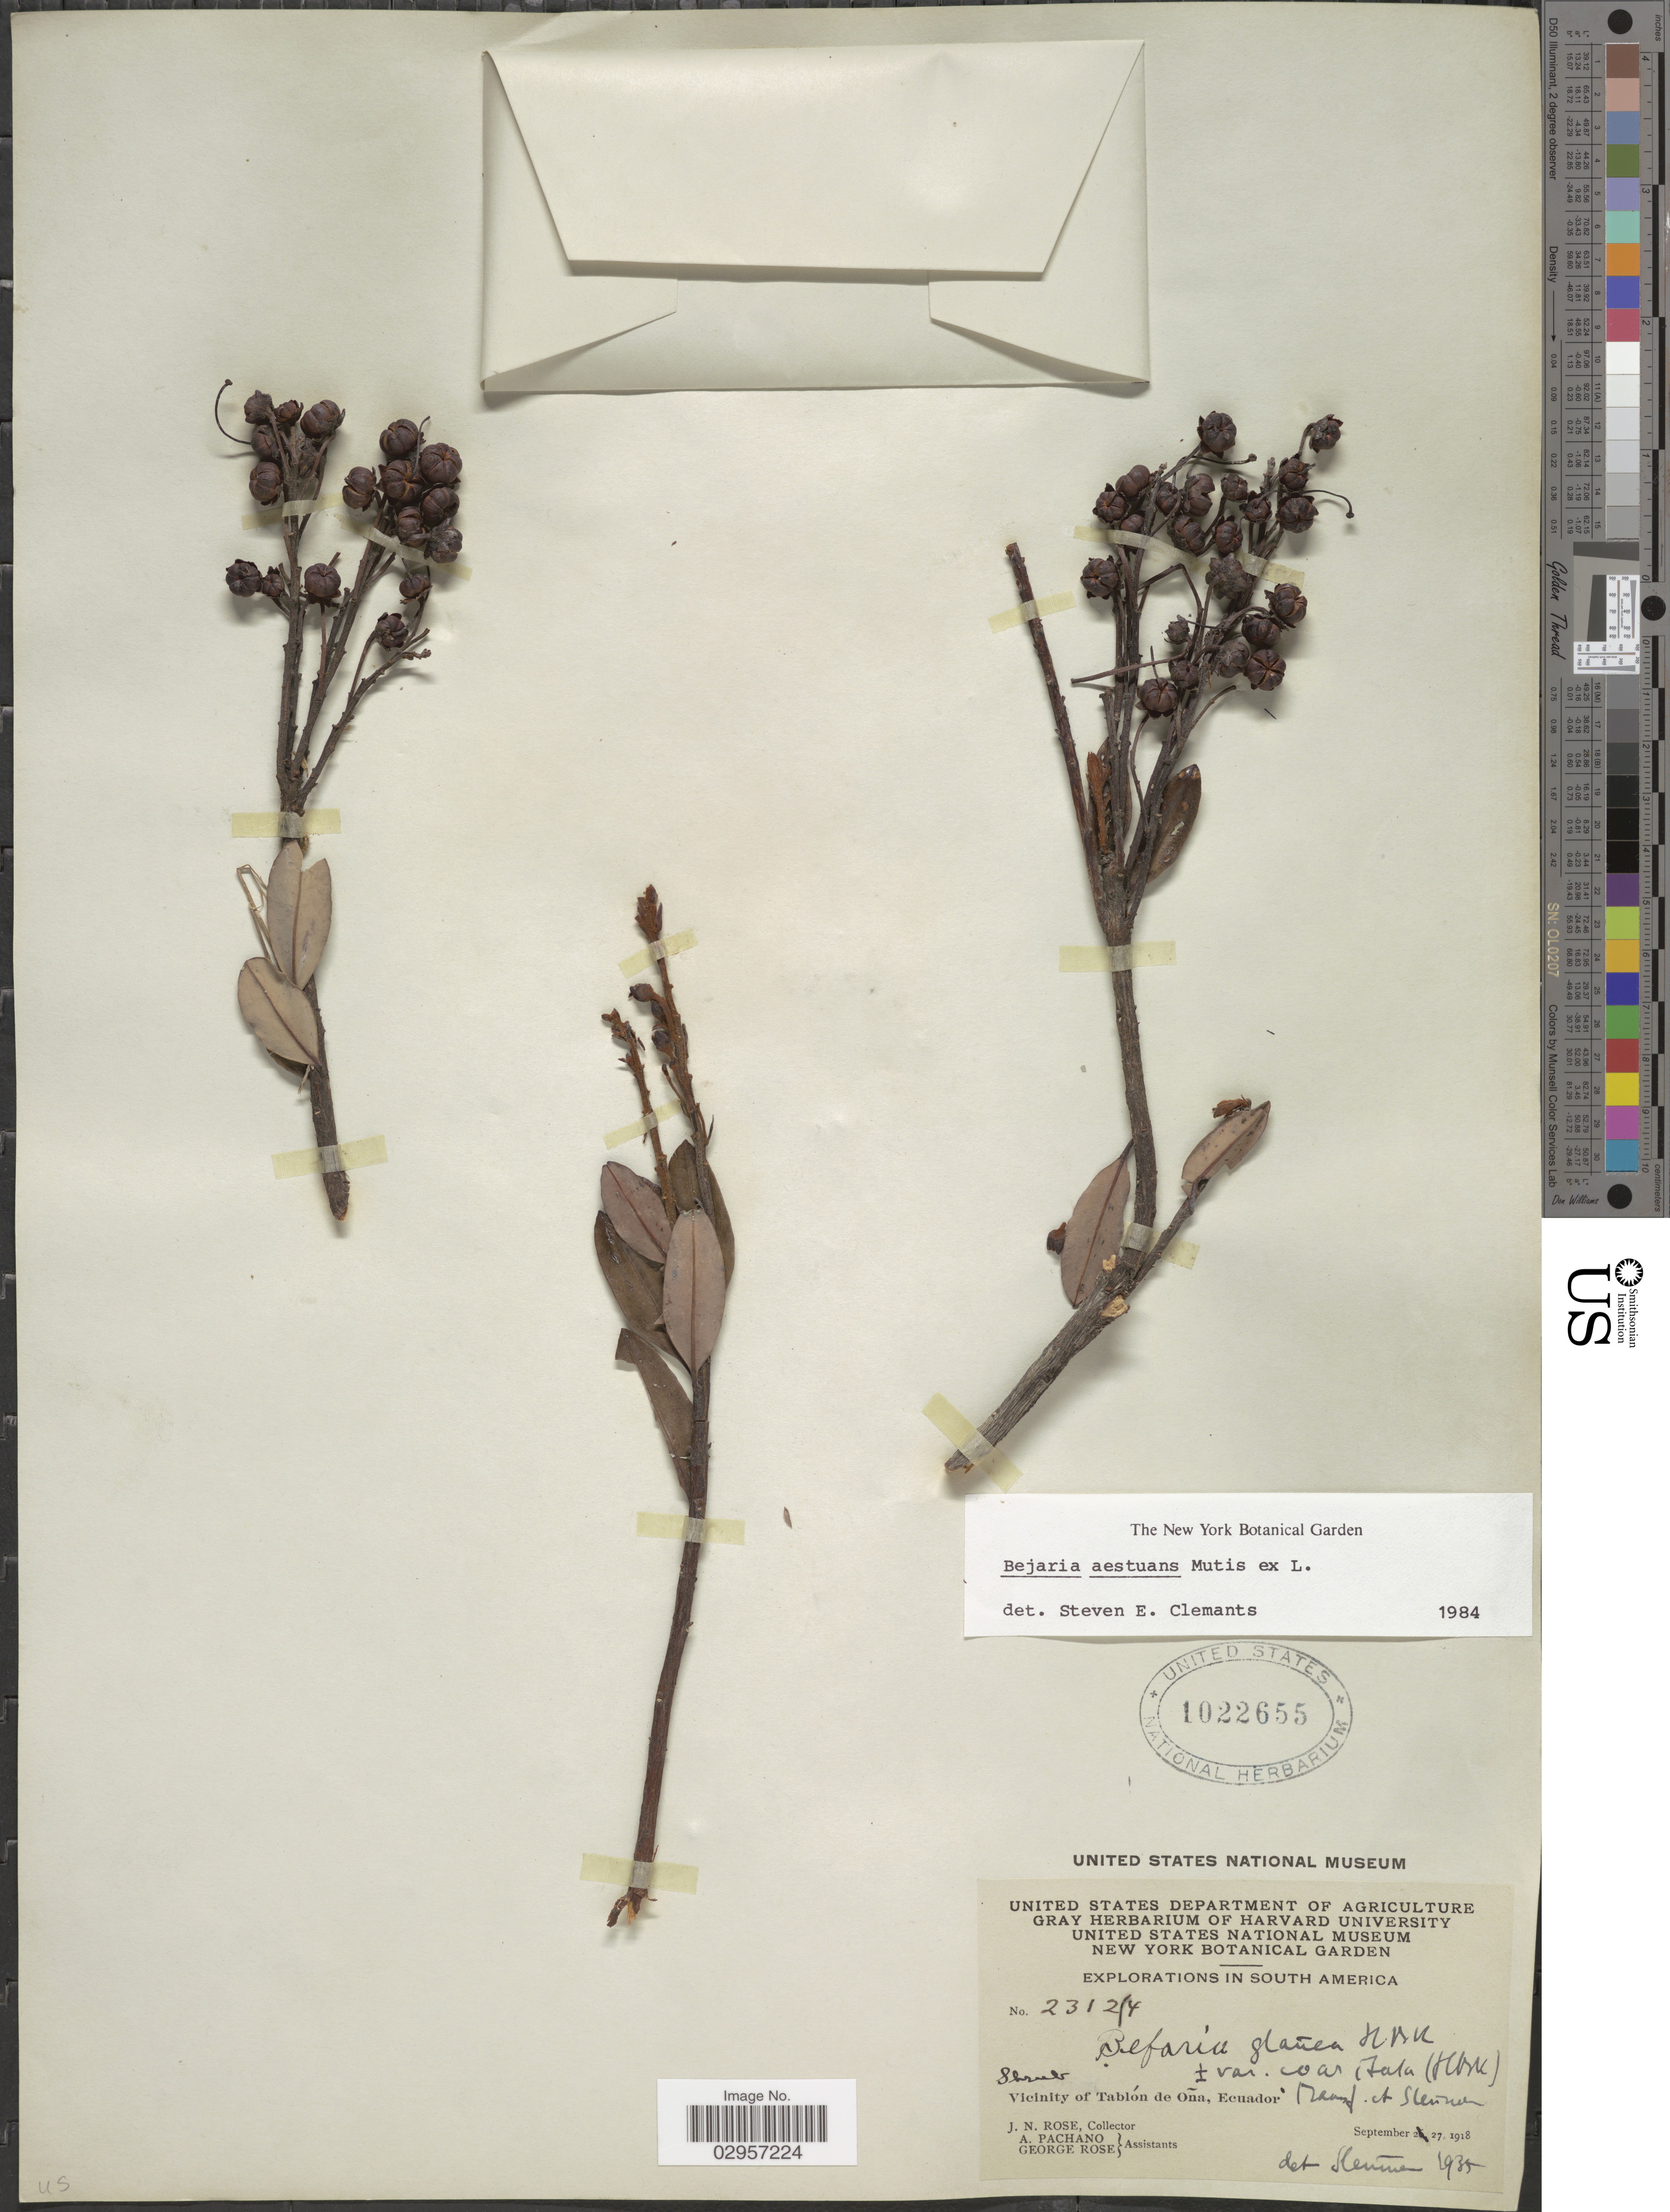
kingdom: Plantae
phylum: Tracheophyta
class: Magnoliopsida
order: Ericales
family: Ericaceae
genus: Befaria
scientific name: Befaria aestuans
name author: Mutis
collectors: J. N. Rose, A. Pachano & G. Rose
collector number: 23124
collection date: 1918-09-27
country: Ecuador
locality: Vicinity of Tablón de Oña.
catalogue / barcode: US 1022655